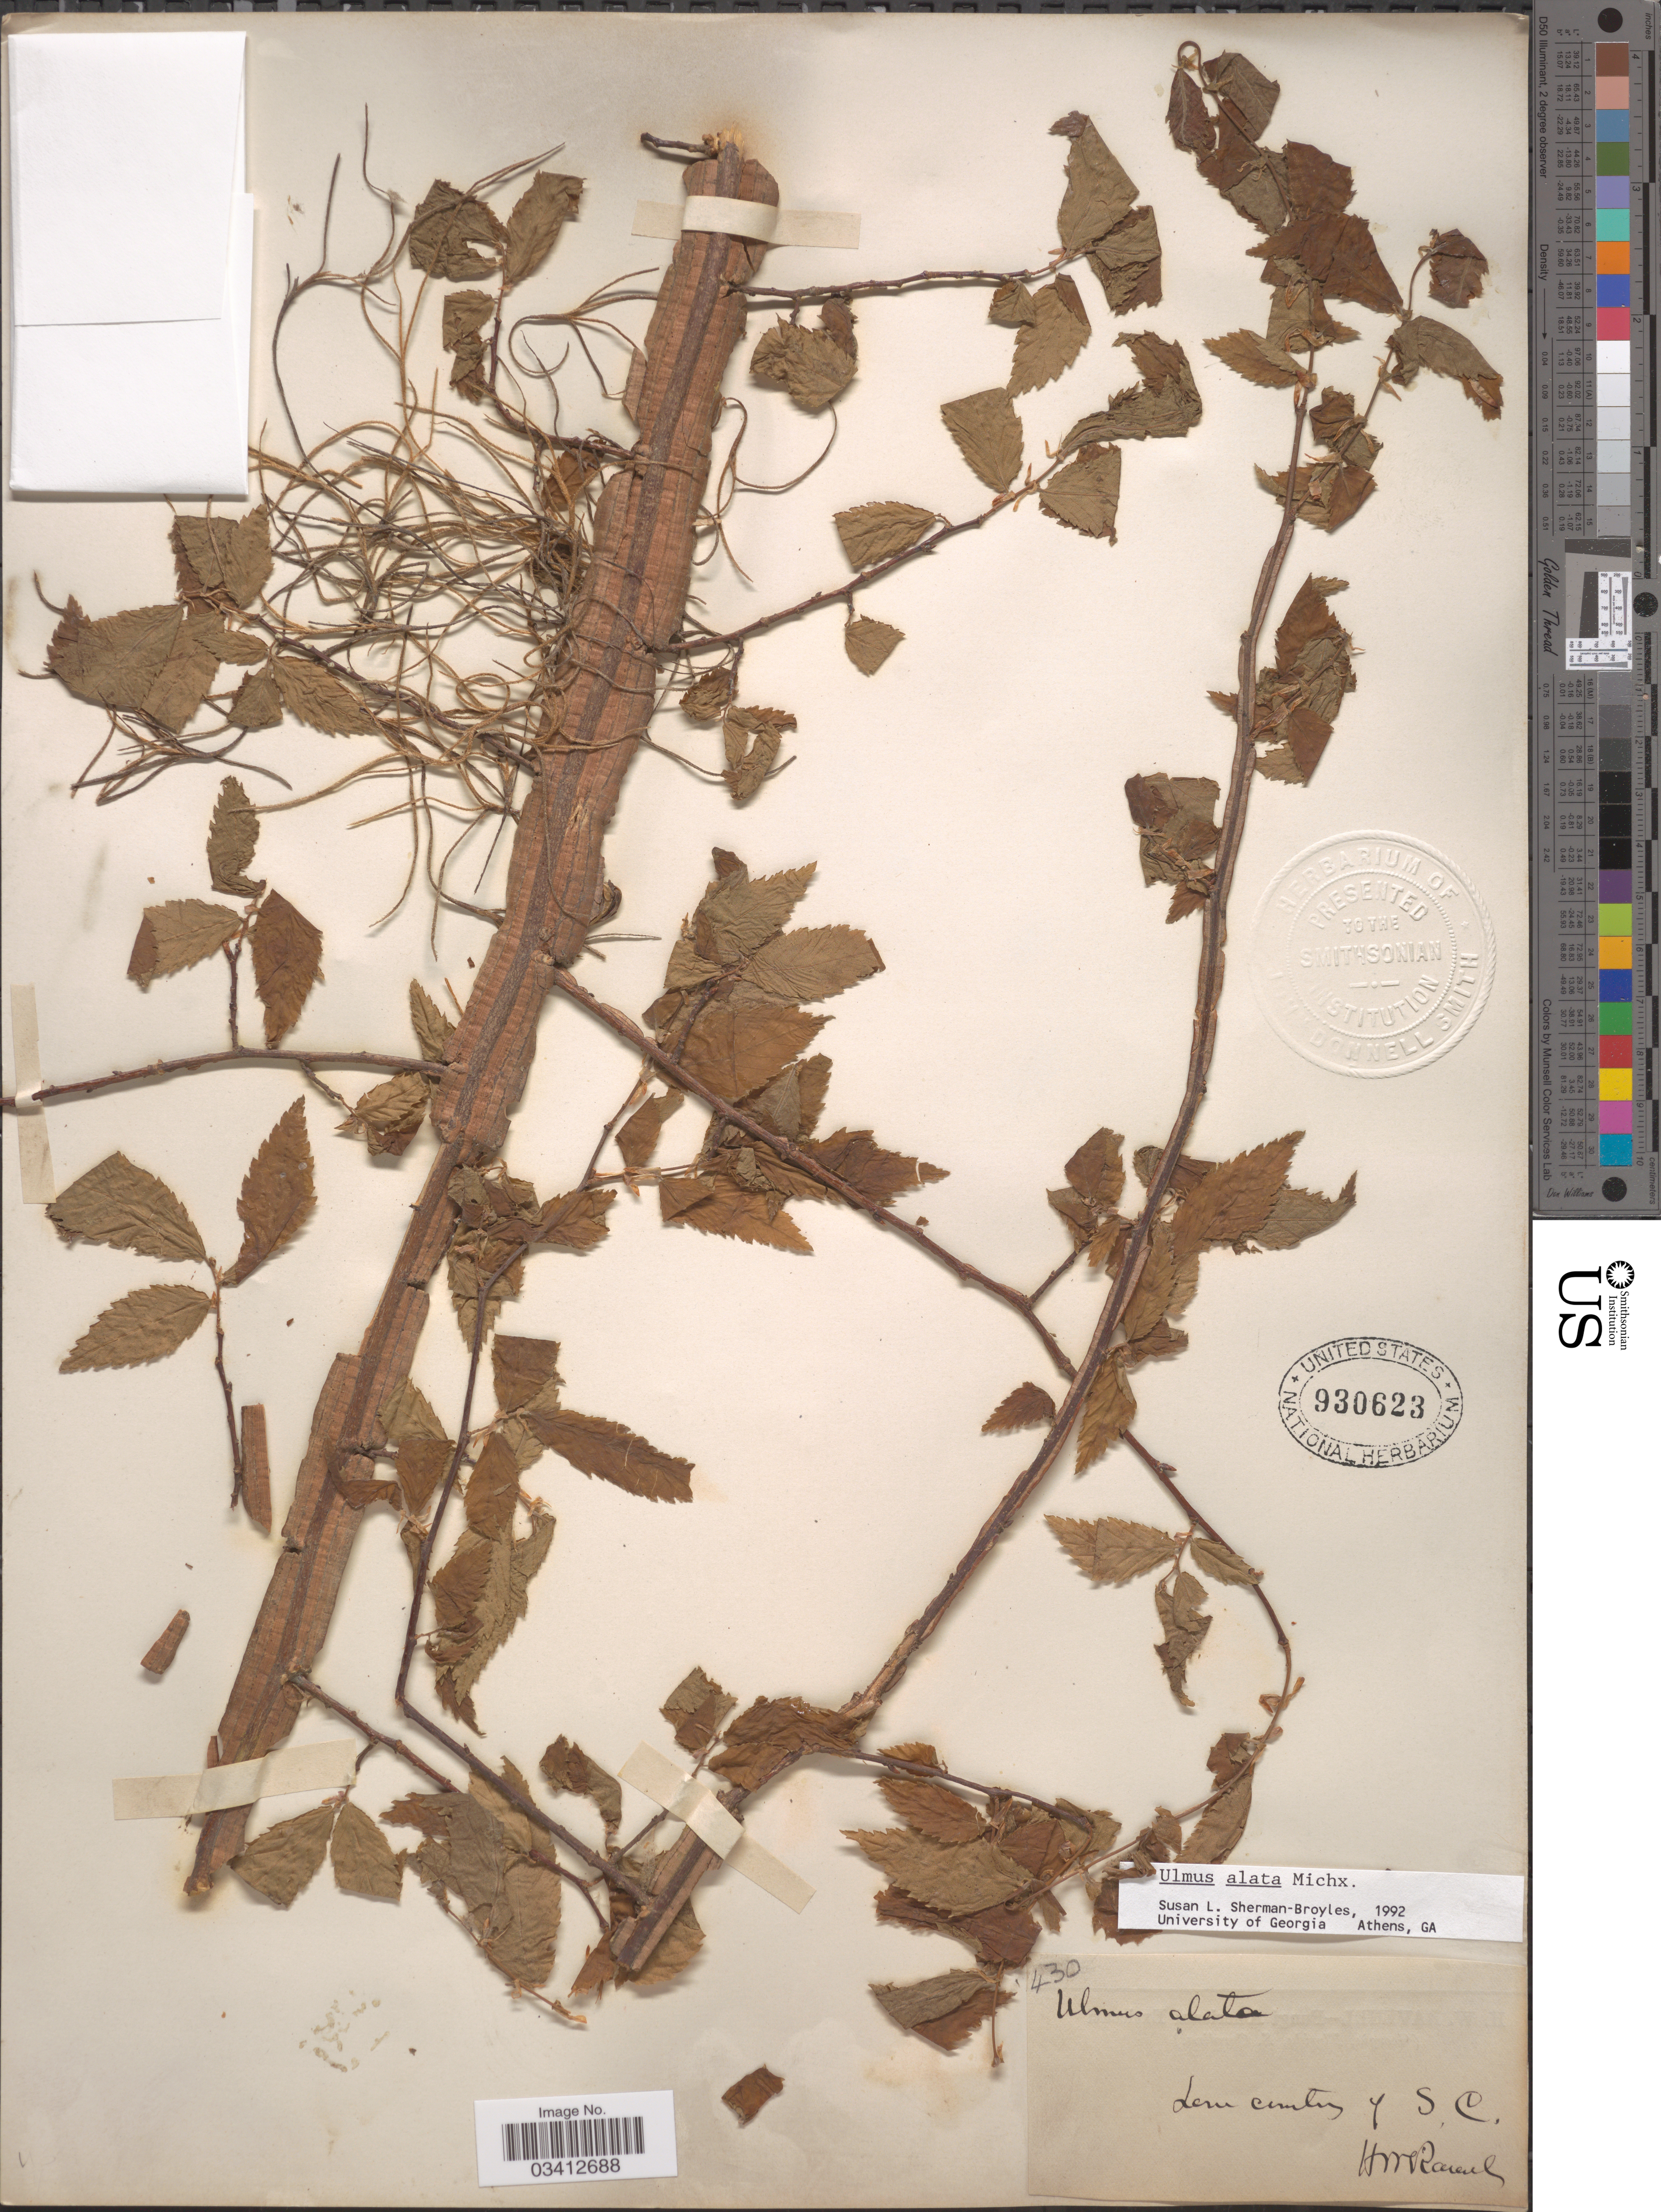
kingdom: Plantae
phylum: Tracheophyta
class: Magnoliopsida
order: Rosales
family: Ulmaceae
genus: Ulmus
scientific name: Ulmus alata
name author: Michx.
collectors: H. Ravenel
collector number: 430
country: United States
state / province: South Carolina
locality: Low country of S.C.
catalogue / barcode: US 930623